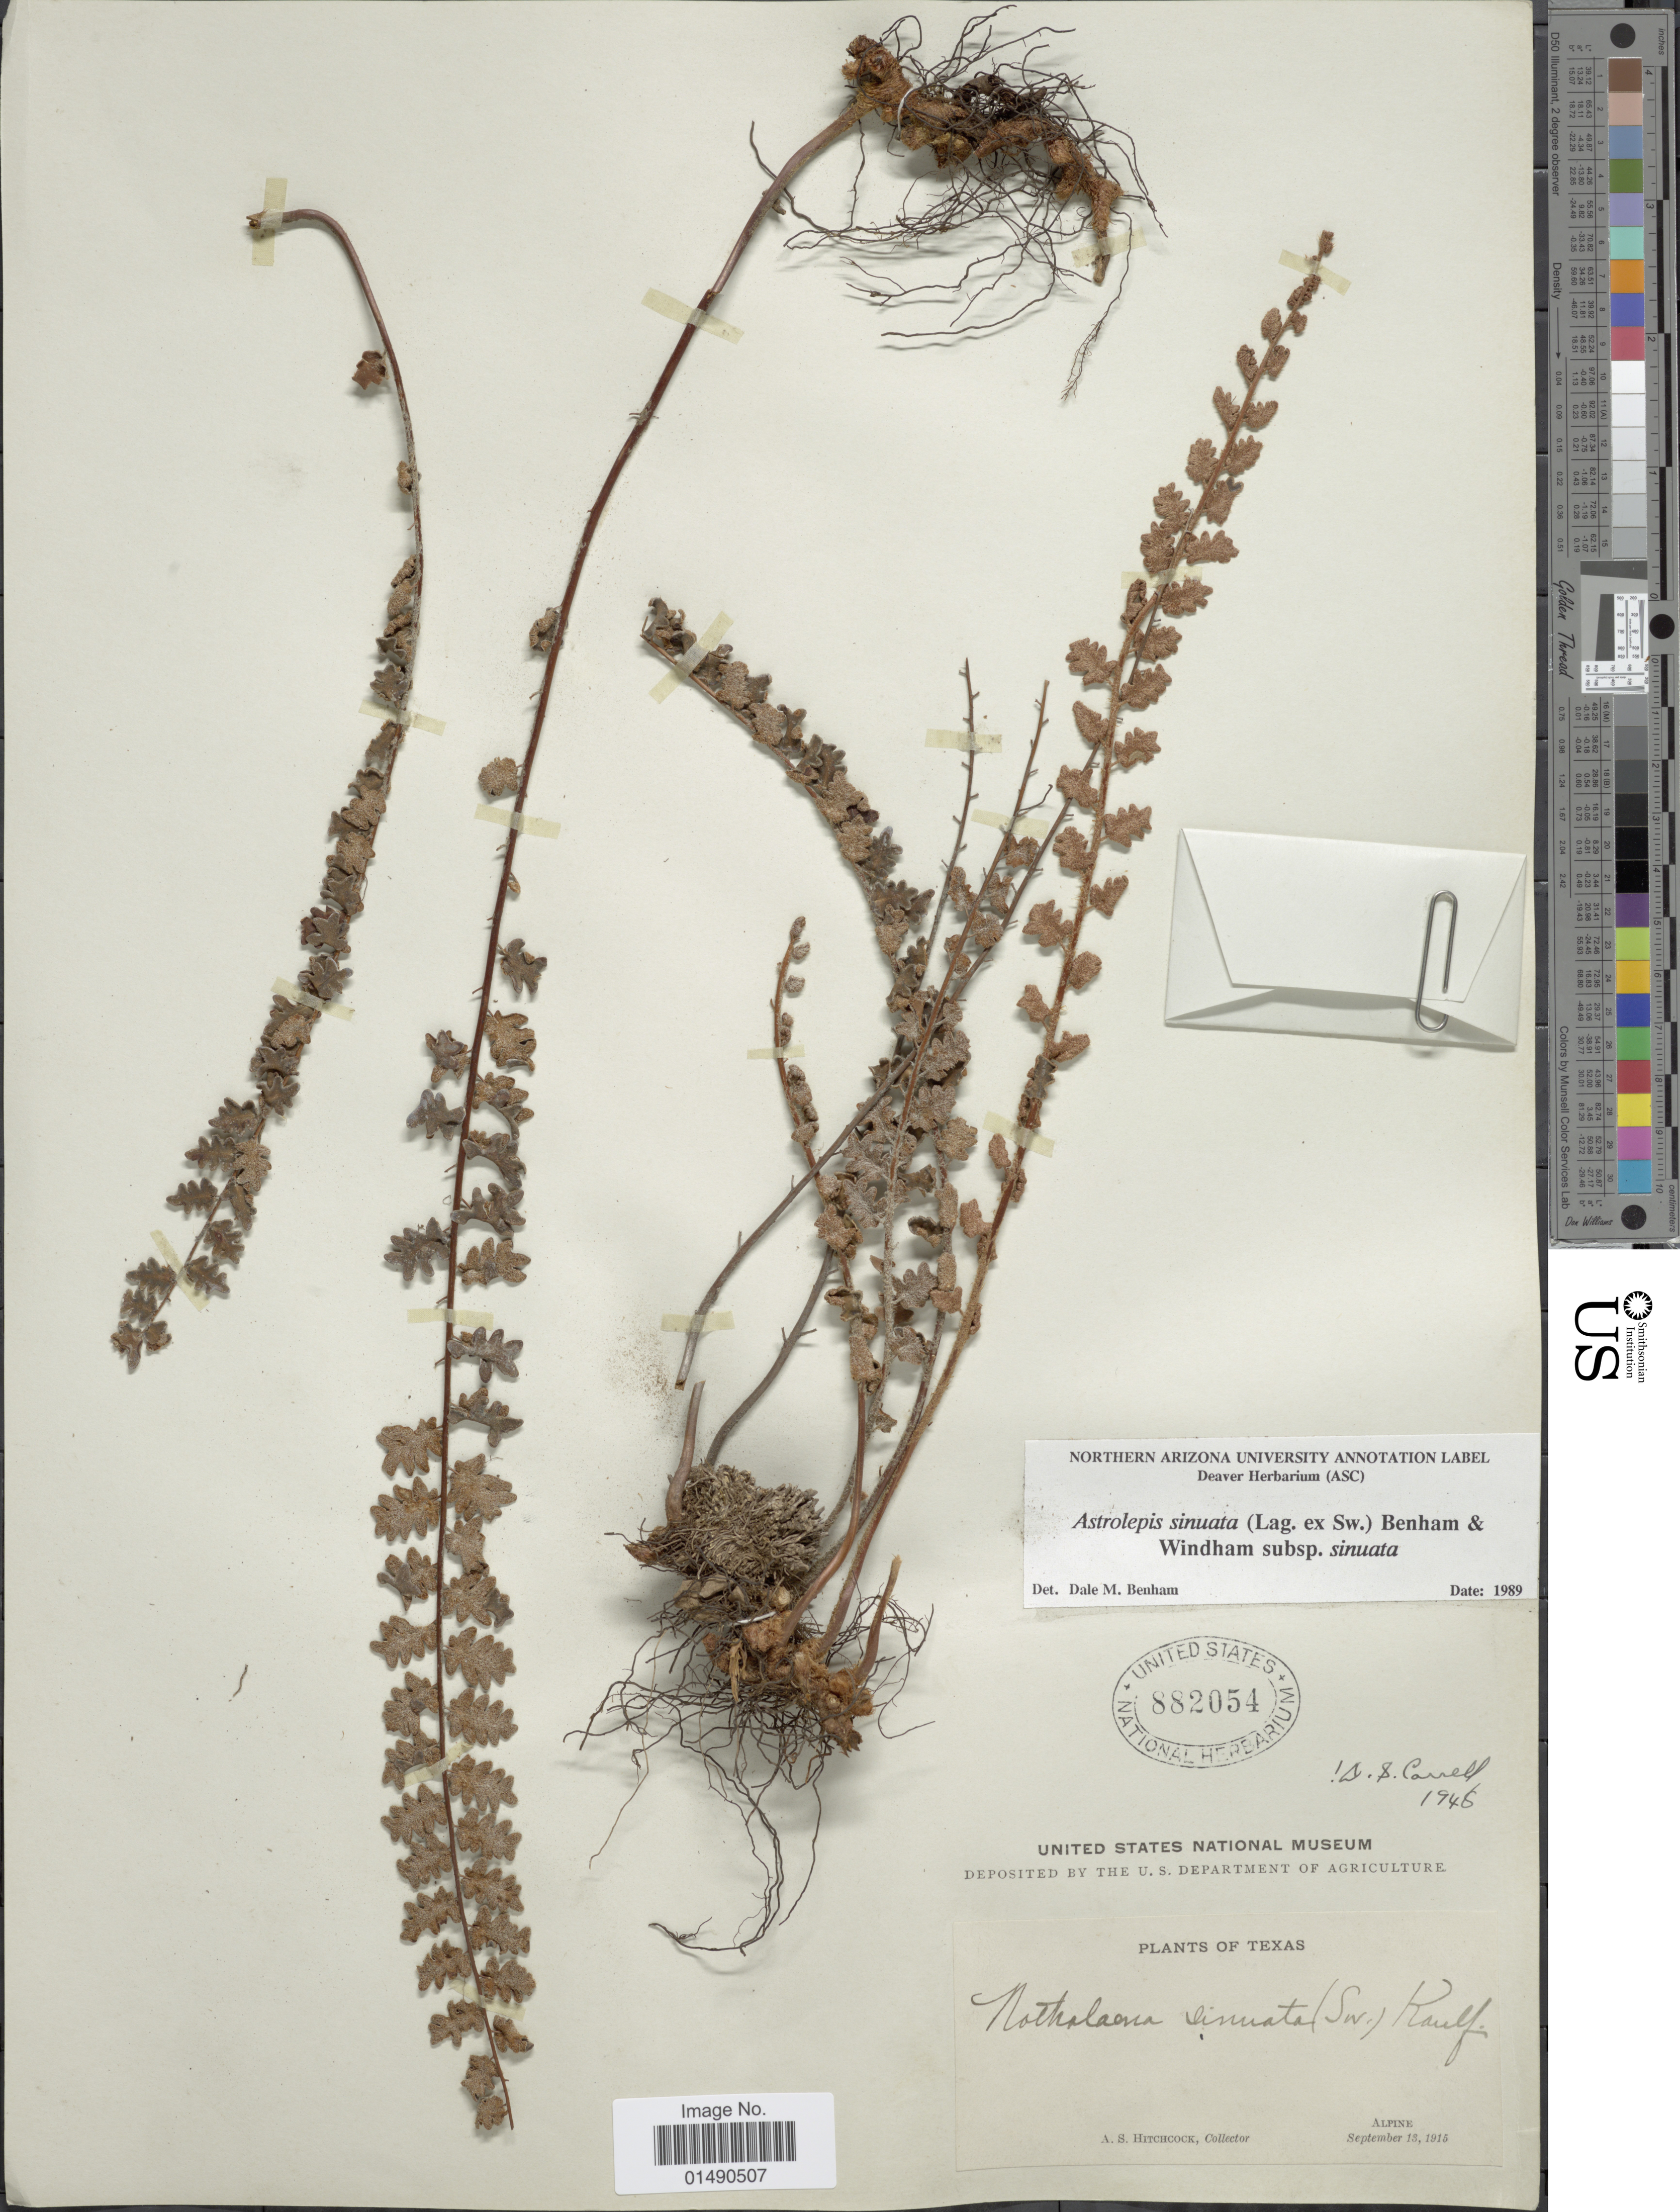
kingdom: Plantae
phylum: Tracheophyta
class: Polypodiopsida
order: Polypodiales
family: Pteridaceae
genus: Astrolepis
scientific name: Astrolepis sinuata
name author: (Lag. ex Sw.) D.M. Benham & Windham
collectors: A. S. Hitchcock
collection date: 1915-09-13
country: United States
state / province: Texas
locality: Texas, Alpine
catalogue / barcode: US 882054